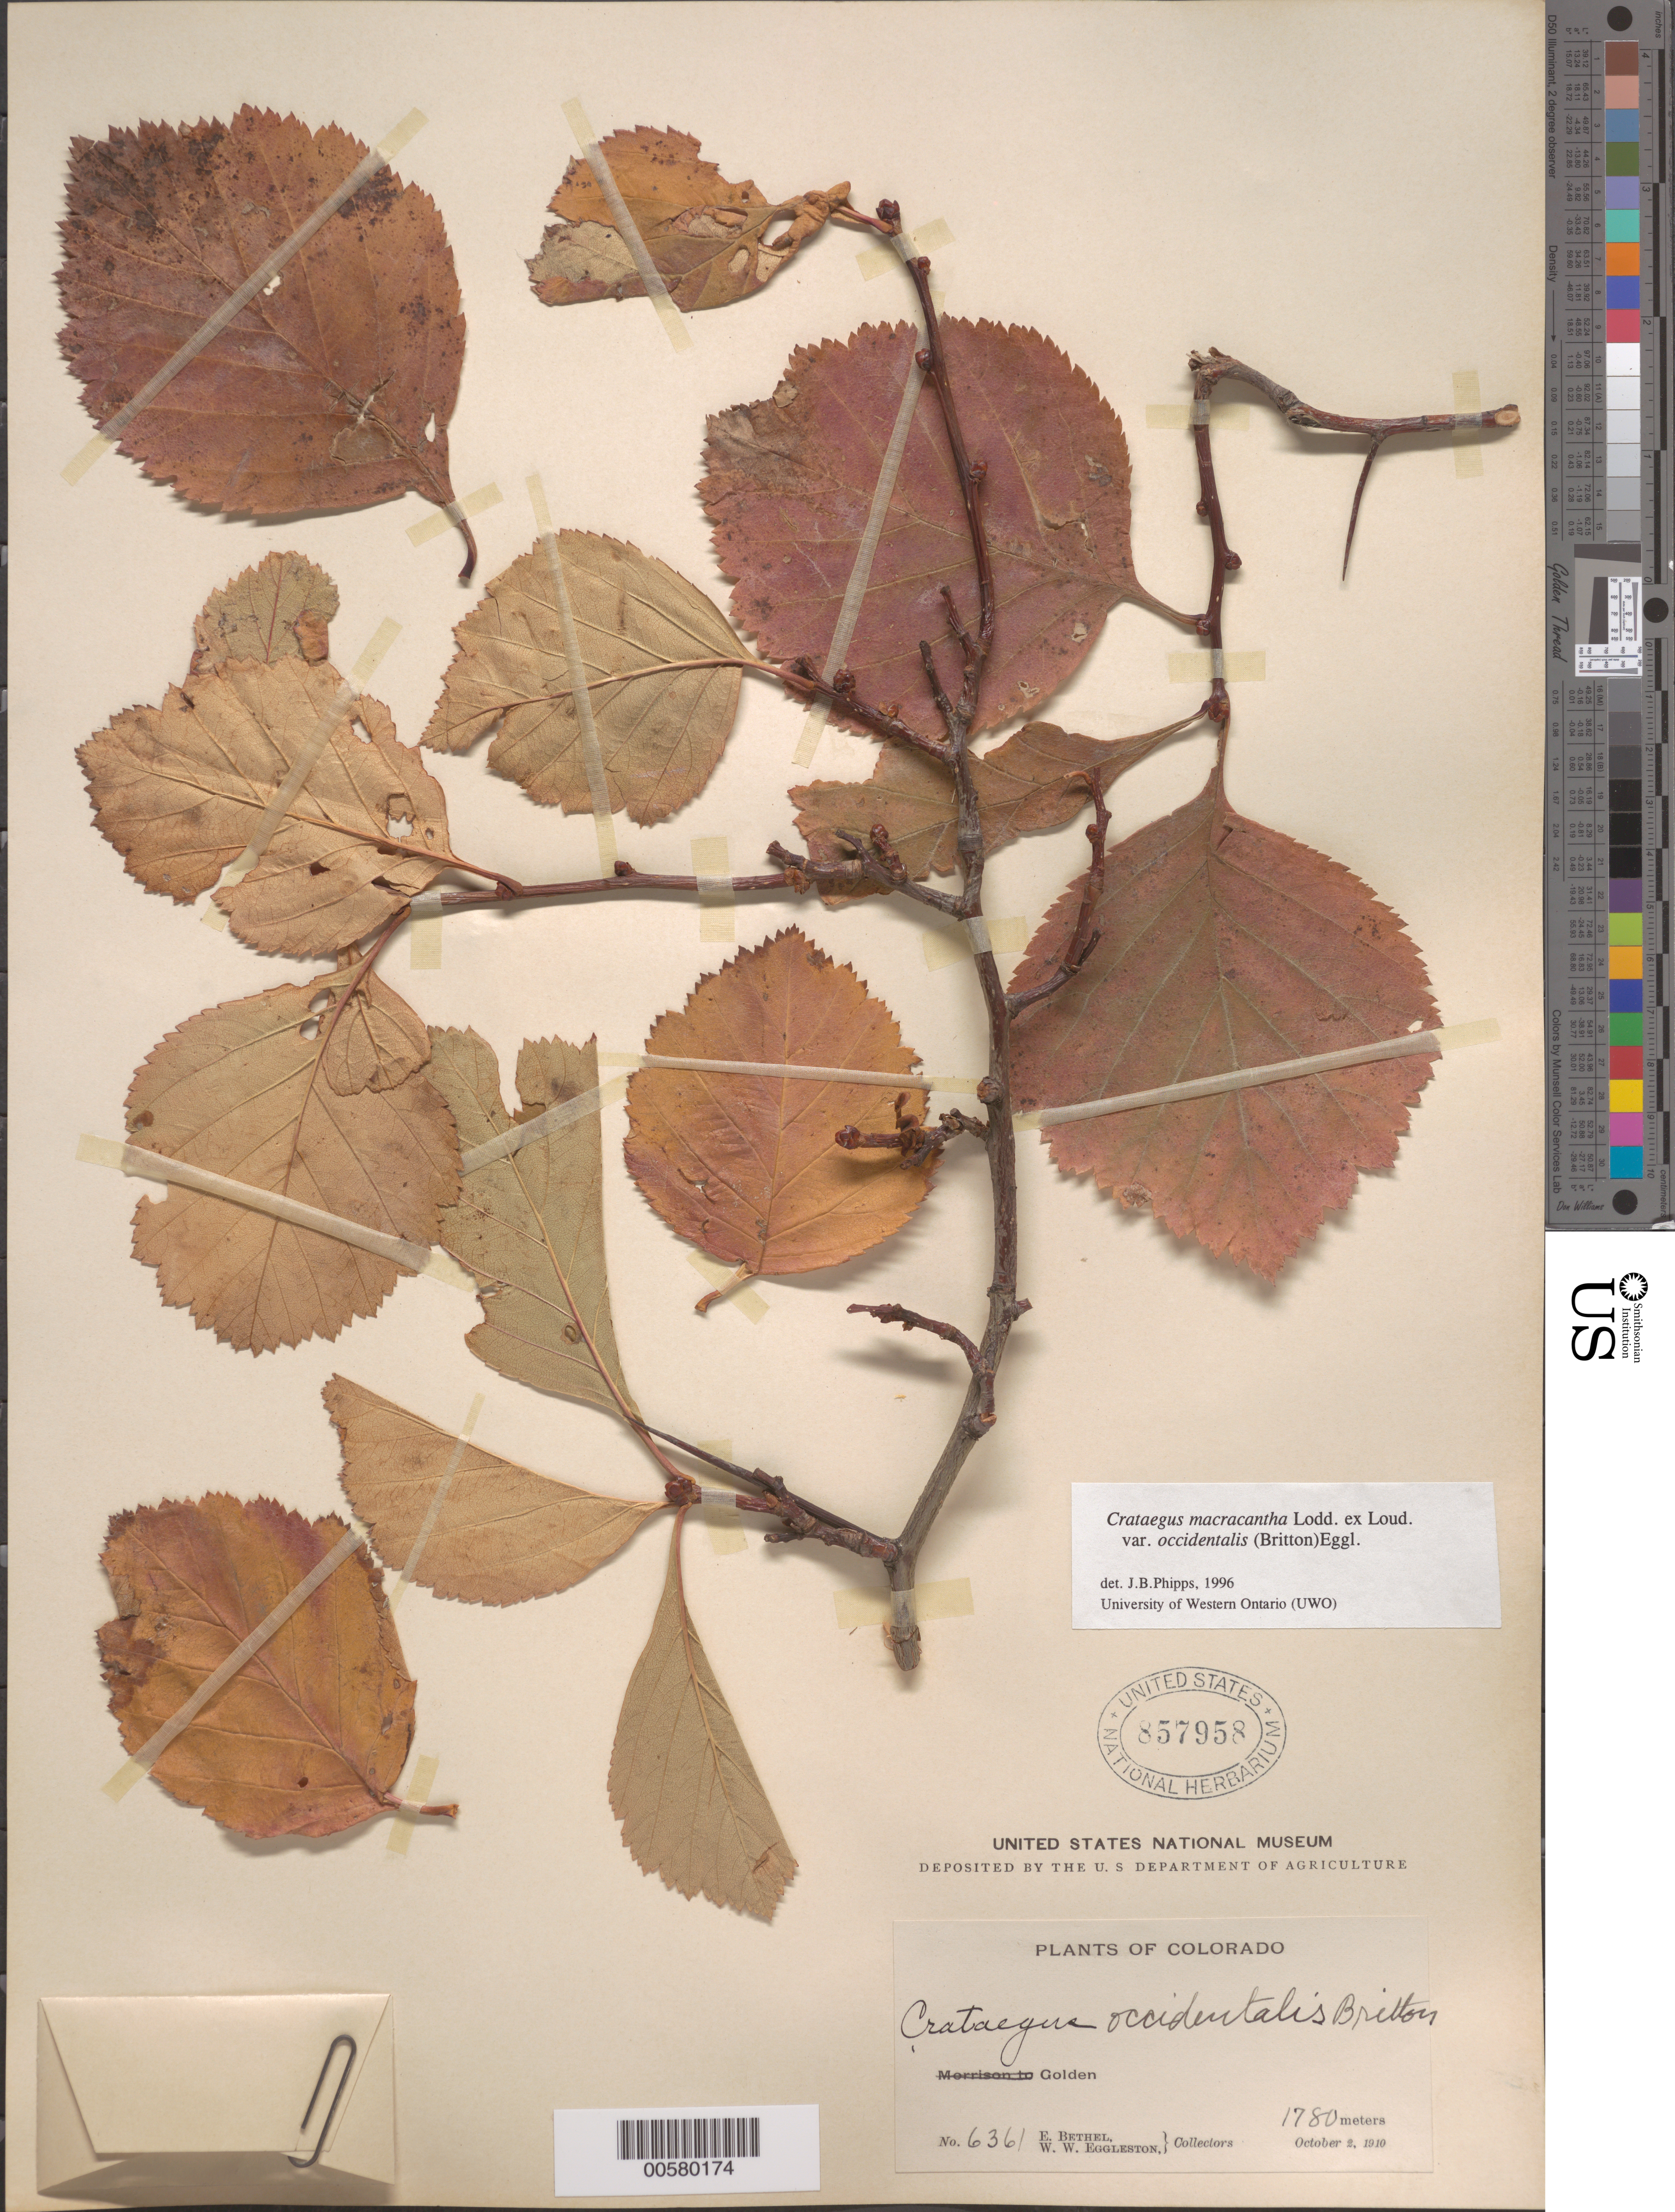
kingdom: Plantae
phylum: Tracheophyta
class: Magnoliopsida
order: Rosales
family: Rosaceae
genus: Crataegus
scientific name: Crataegus macracantha var. occidentalis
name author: (Britton) Eggl.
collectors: E. Bethel & W. W. Eggleston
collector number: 6361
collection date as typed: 02 Oct 1910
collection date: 1910-10-02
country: United States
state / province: Colorado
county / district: Jefferson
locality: Golden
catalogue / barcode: US 857958